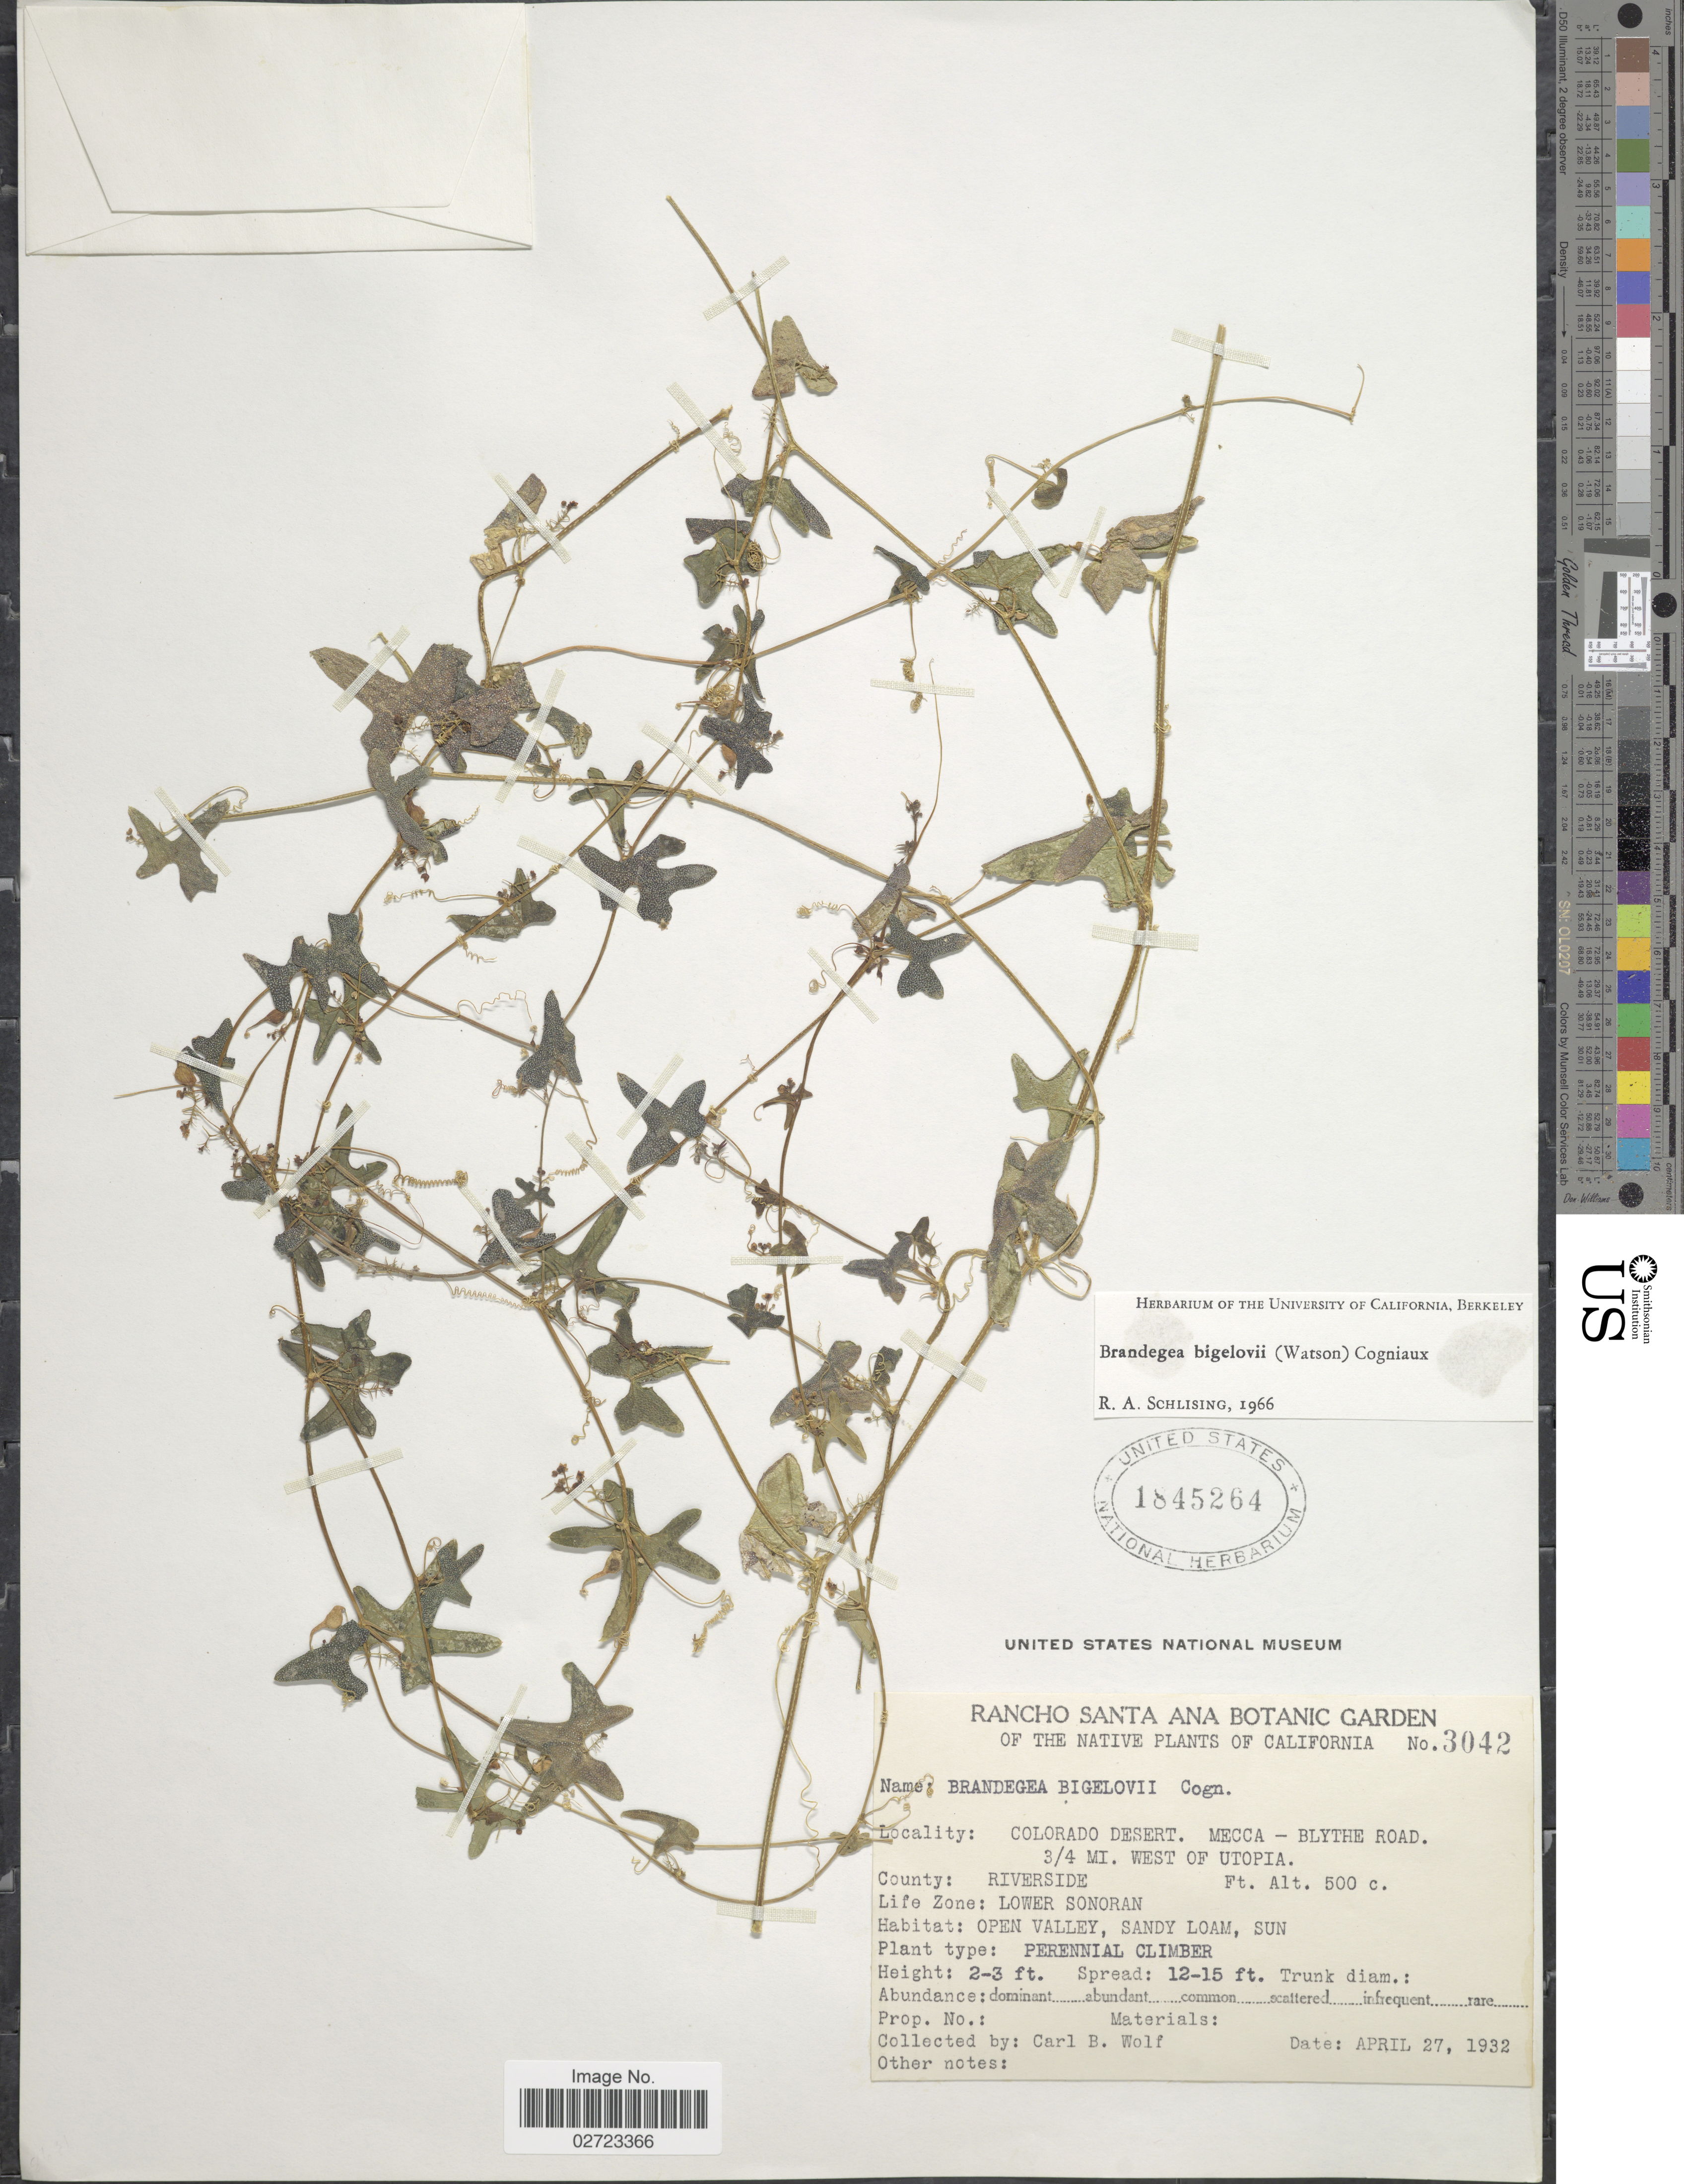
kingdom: Plantae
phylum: Tracheophyta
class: Magnoliopsida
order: Cucurbitales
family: Cucurbitaceae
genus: Brandegea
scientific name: Brandegea bigelovii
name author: (Watson) Cogn.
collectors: C. B. Wolf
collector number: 3042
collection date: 1932-04-27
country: United States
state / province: California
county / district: Riverside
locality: Eastern Colorado Desert, Mecca-Blythe Road, 3/4 mi. west of Utopia, County: Riverside, Lower Sonoran Zone, open valley.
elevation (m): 152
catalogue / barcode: US 1845264